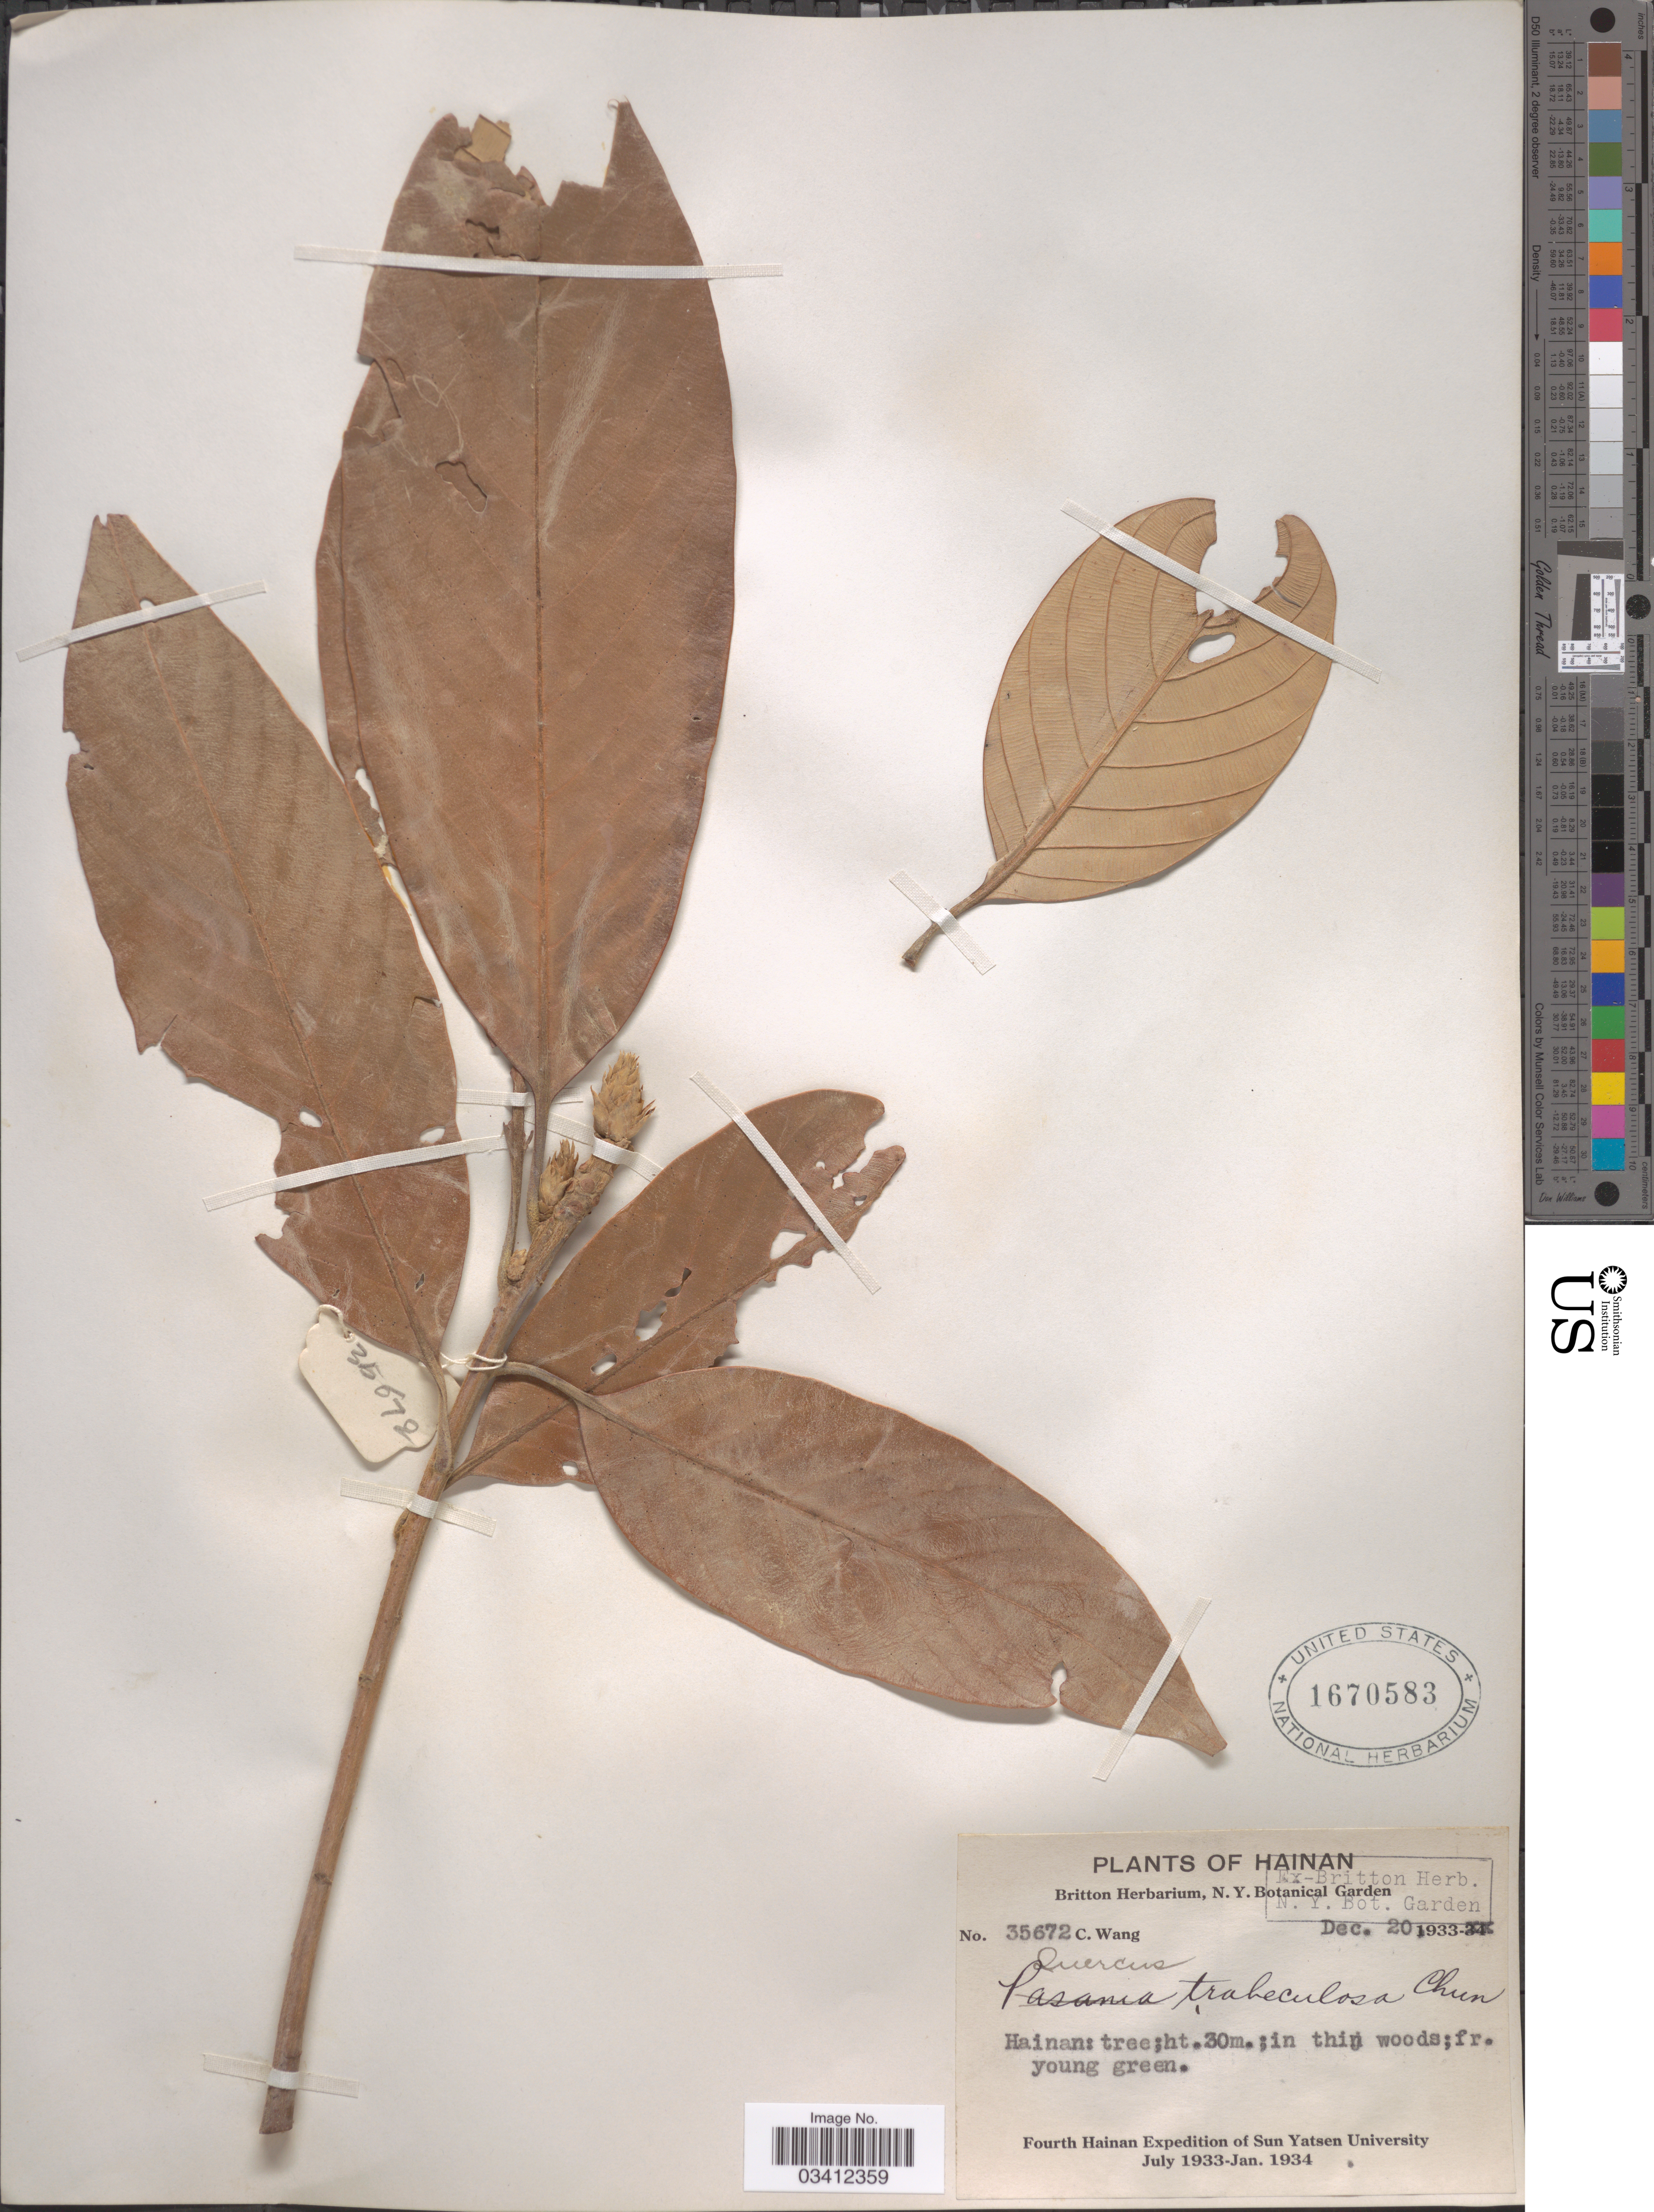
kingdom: Plantae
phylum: Tracheophyta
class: Magnoliopsida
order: Fagales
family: Fagaceae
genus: Quercus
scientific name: Quercus trabeculosa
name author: Chun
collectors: C. Wang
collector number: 35672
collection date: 1933-12-20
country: China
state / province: Hainan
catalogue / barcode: US 1670583